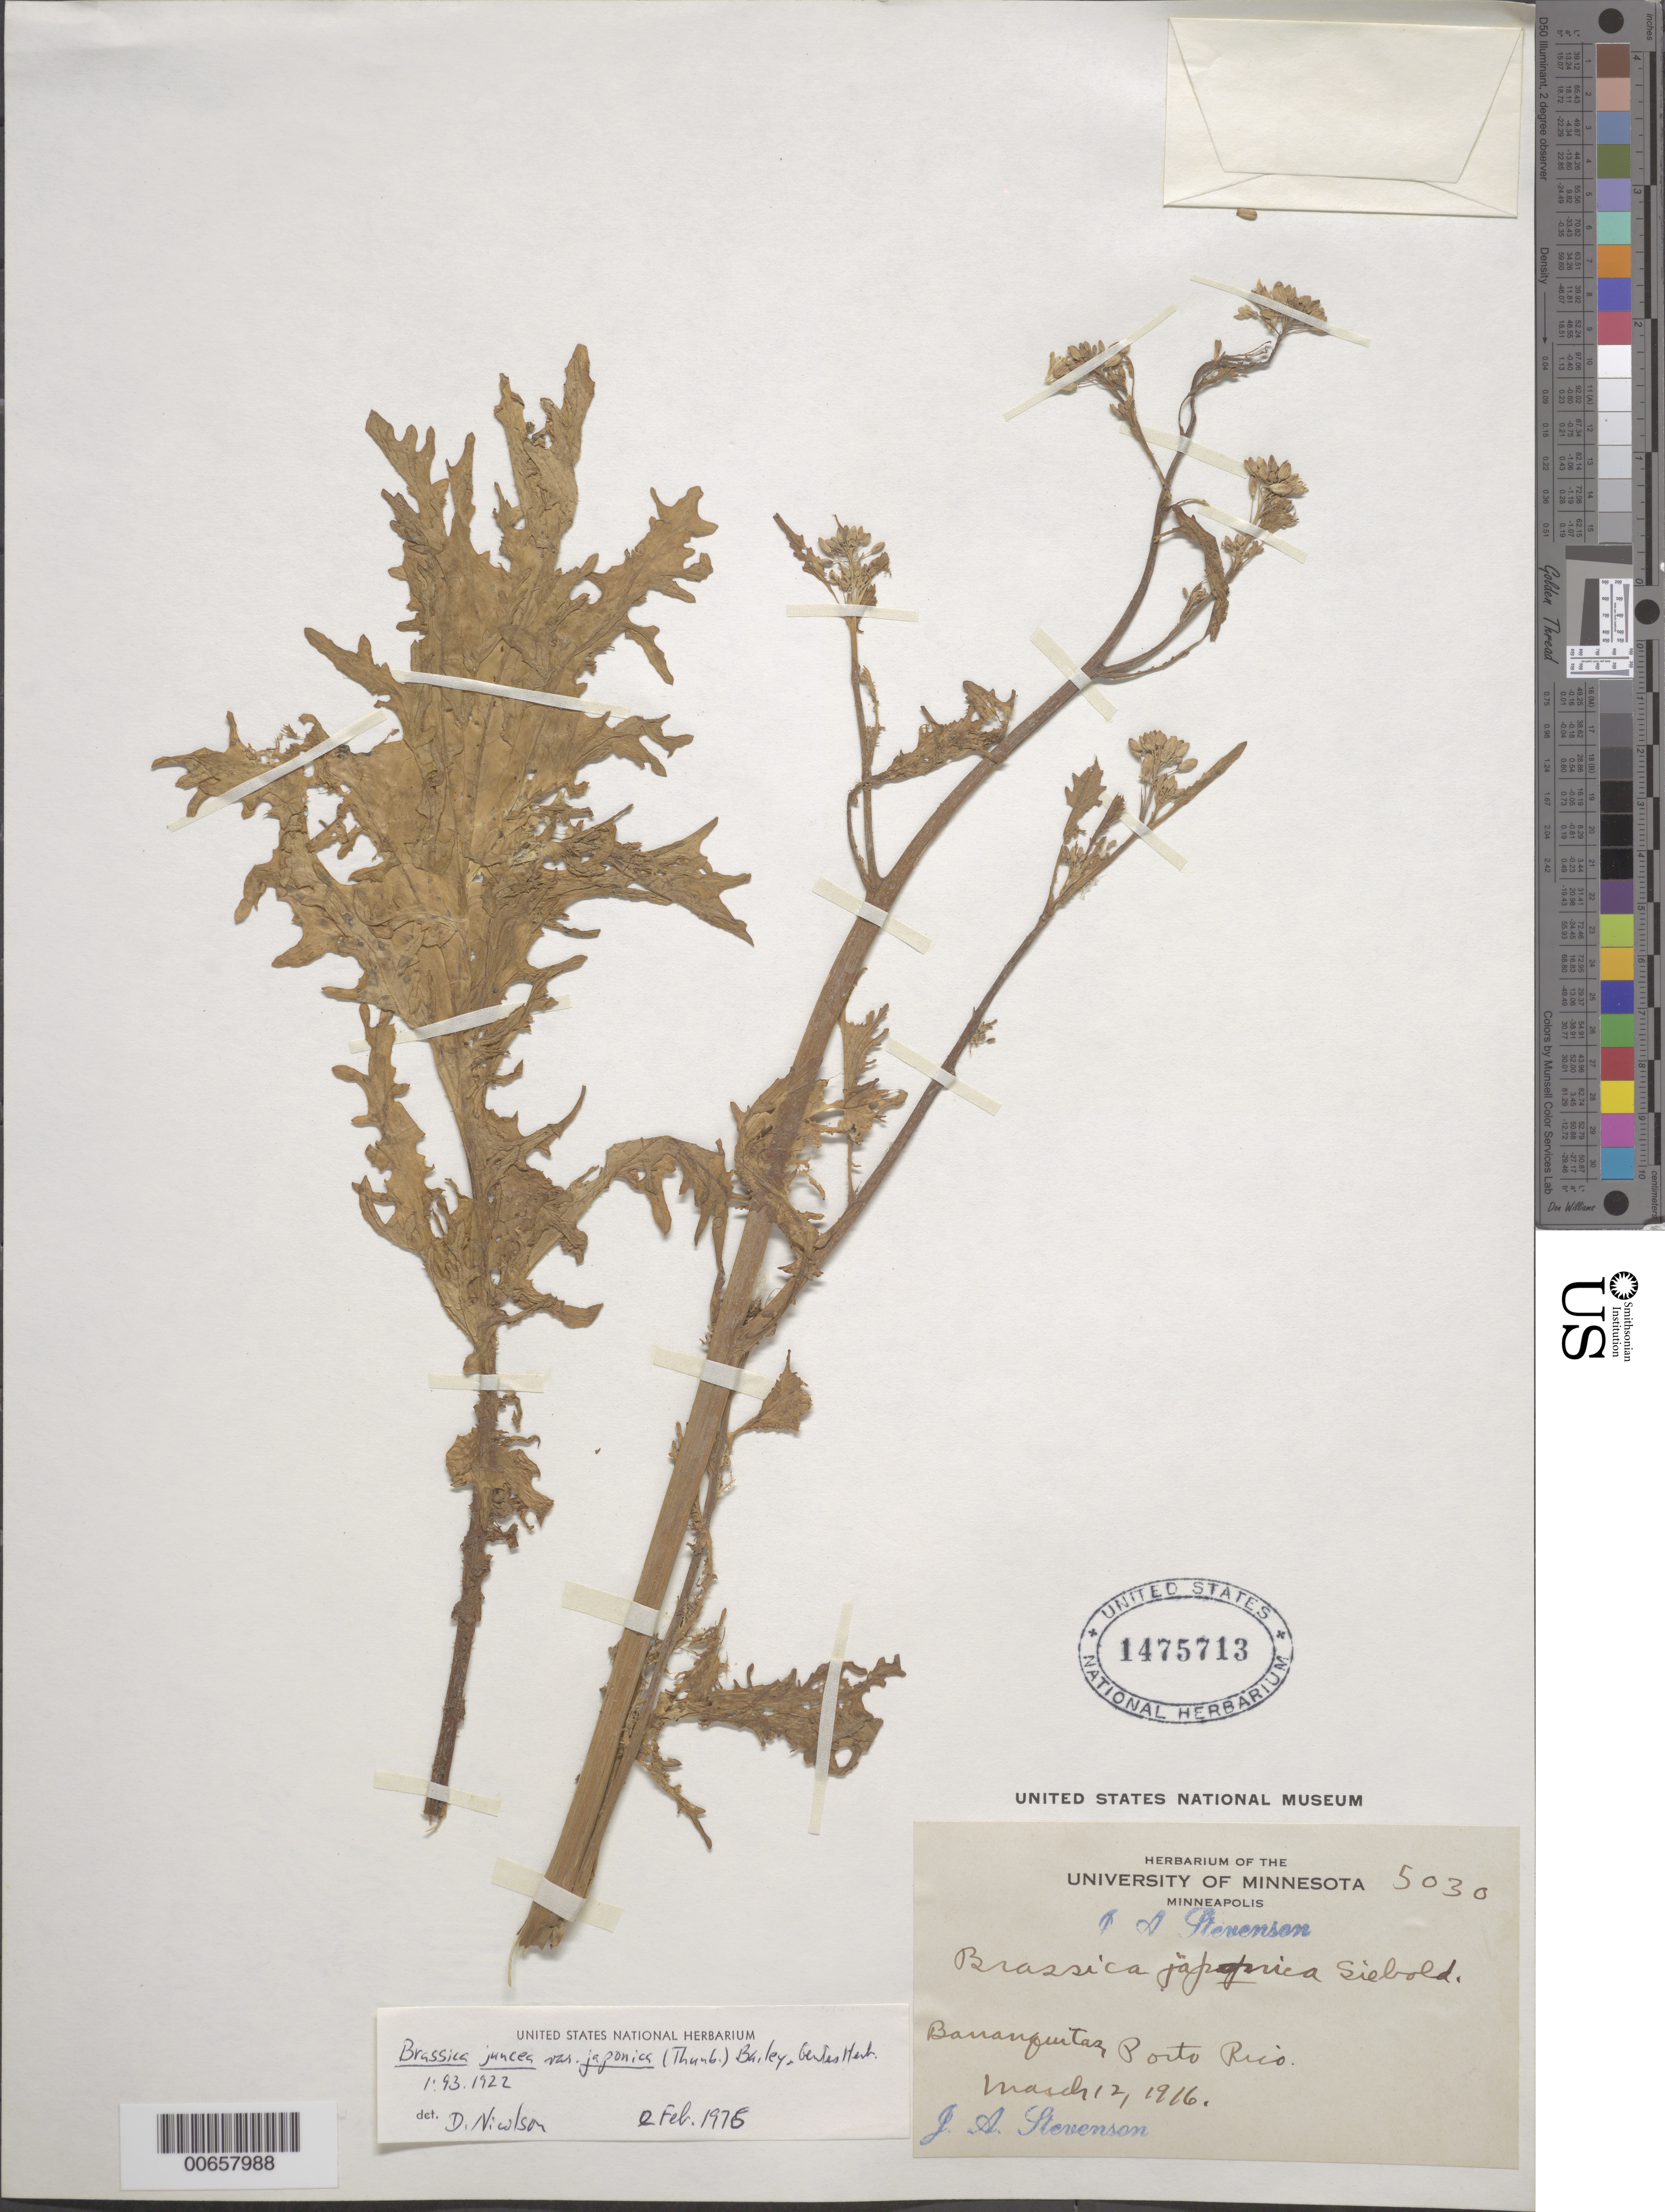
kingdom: Plantae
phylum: Tracheophyta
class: Magnoliopsida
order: Brassicales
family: Brassicaceae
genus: Brassica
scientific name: Brassica juncea var. japonica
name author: (Thunb.) L.H. Bailey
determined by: Nicolson, Dan H.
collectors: J. Stevenson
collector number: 5030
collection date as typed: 12 Mar 1916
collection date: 1916-03-12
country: Puerto Rico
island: Greater Antilles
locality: Barranquitas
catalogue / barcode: US 1475713